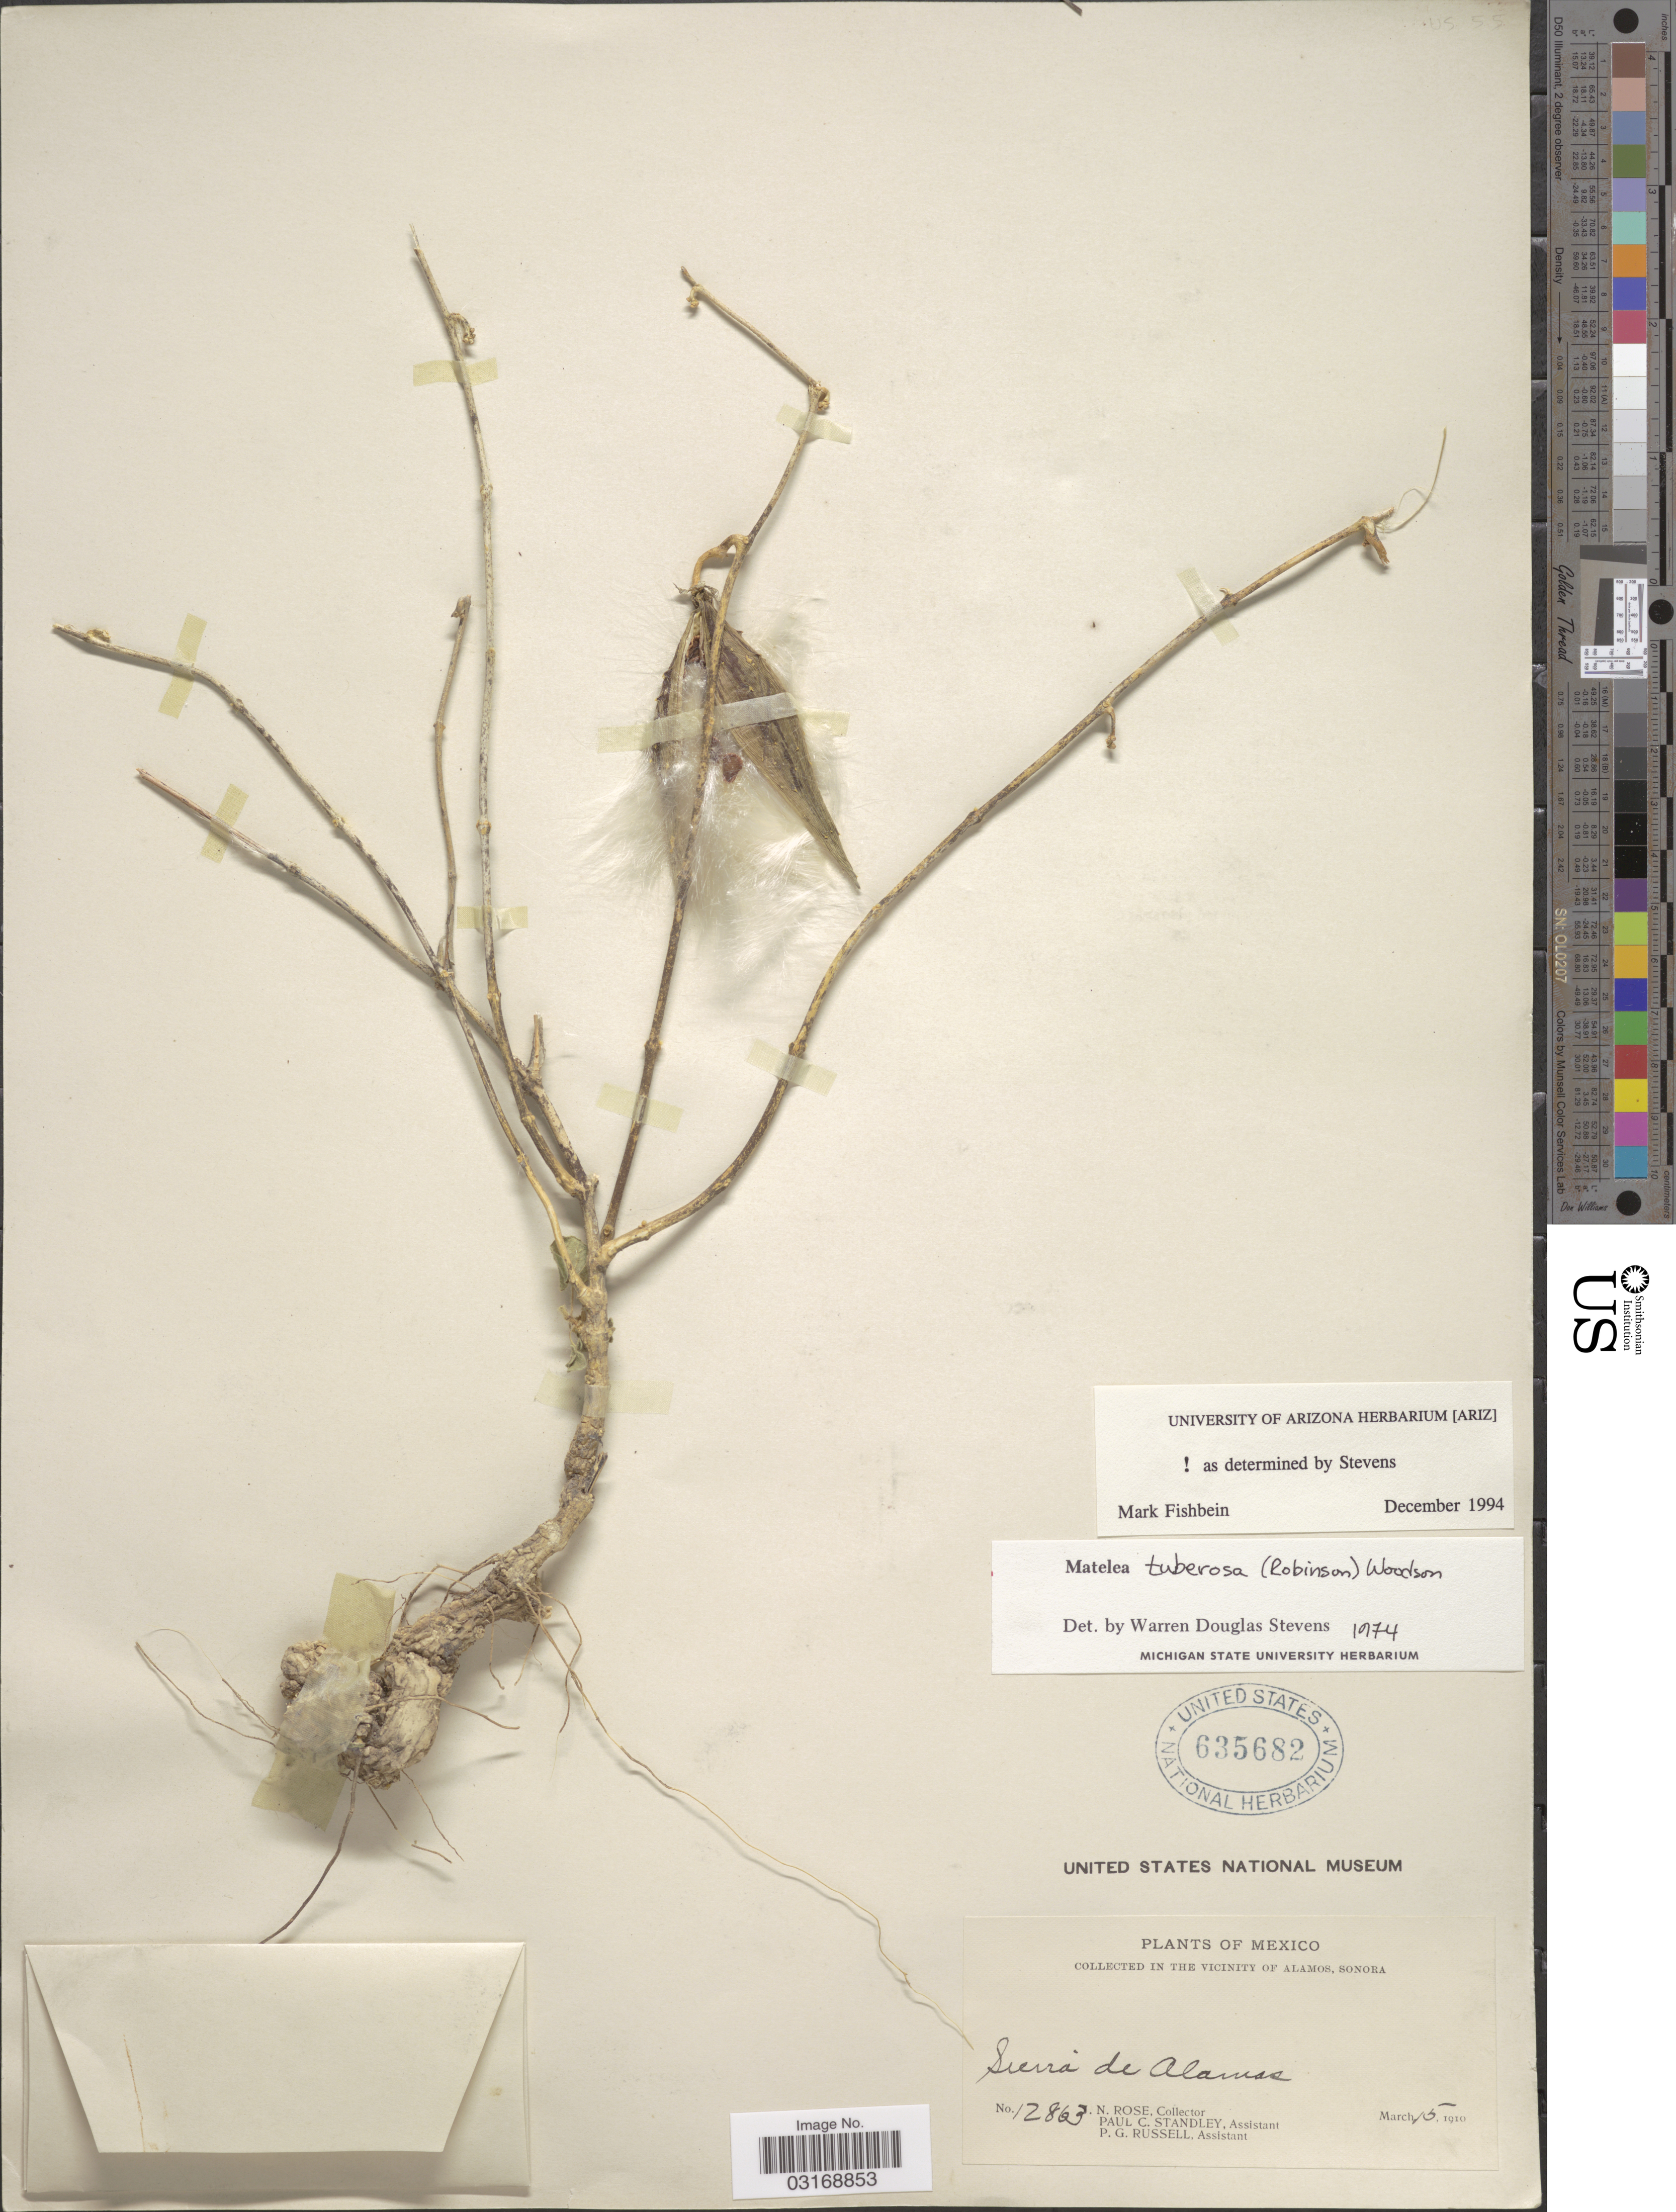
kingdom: Plantae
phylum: Tracheophyta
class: Magnoliopsida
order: Gentianales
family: Apocynaceae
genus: Matelea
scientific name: Matelea tuberosa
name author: (B.L. Rob.) Woodson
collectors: J. N. Rose, P. C. Standley & P. G. Russell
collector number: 12863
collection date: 1910-03-15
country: Mexico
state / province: Sonora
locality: In the vicinity of Alamos. Sierra de Alamos.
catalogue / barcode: US 635682